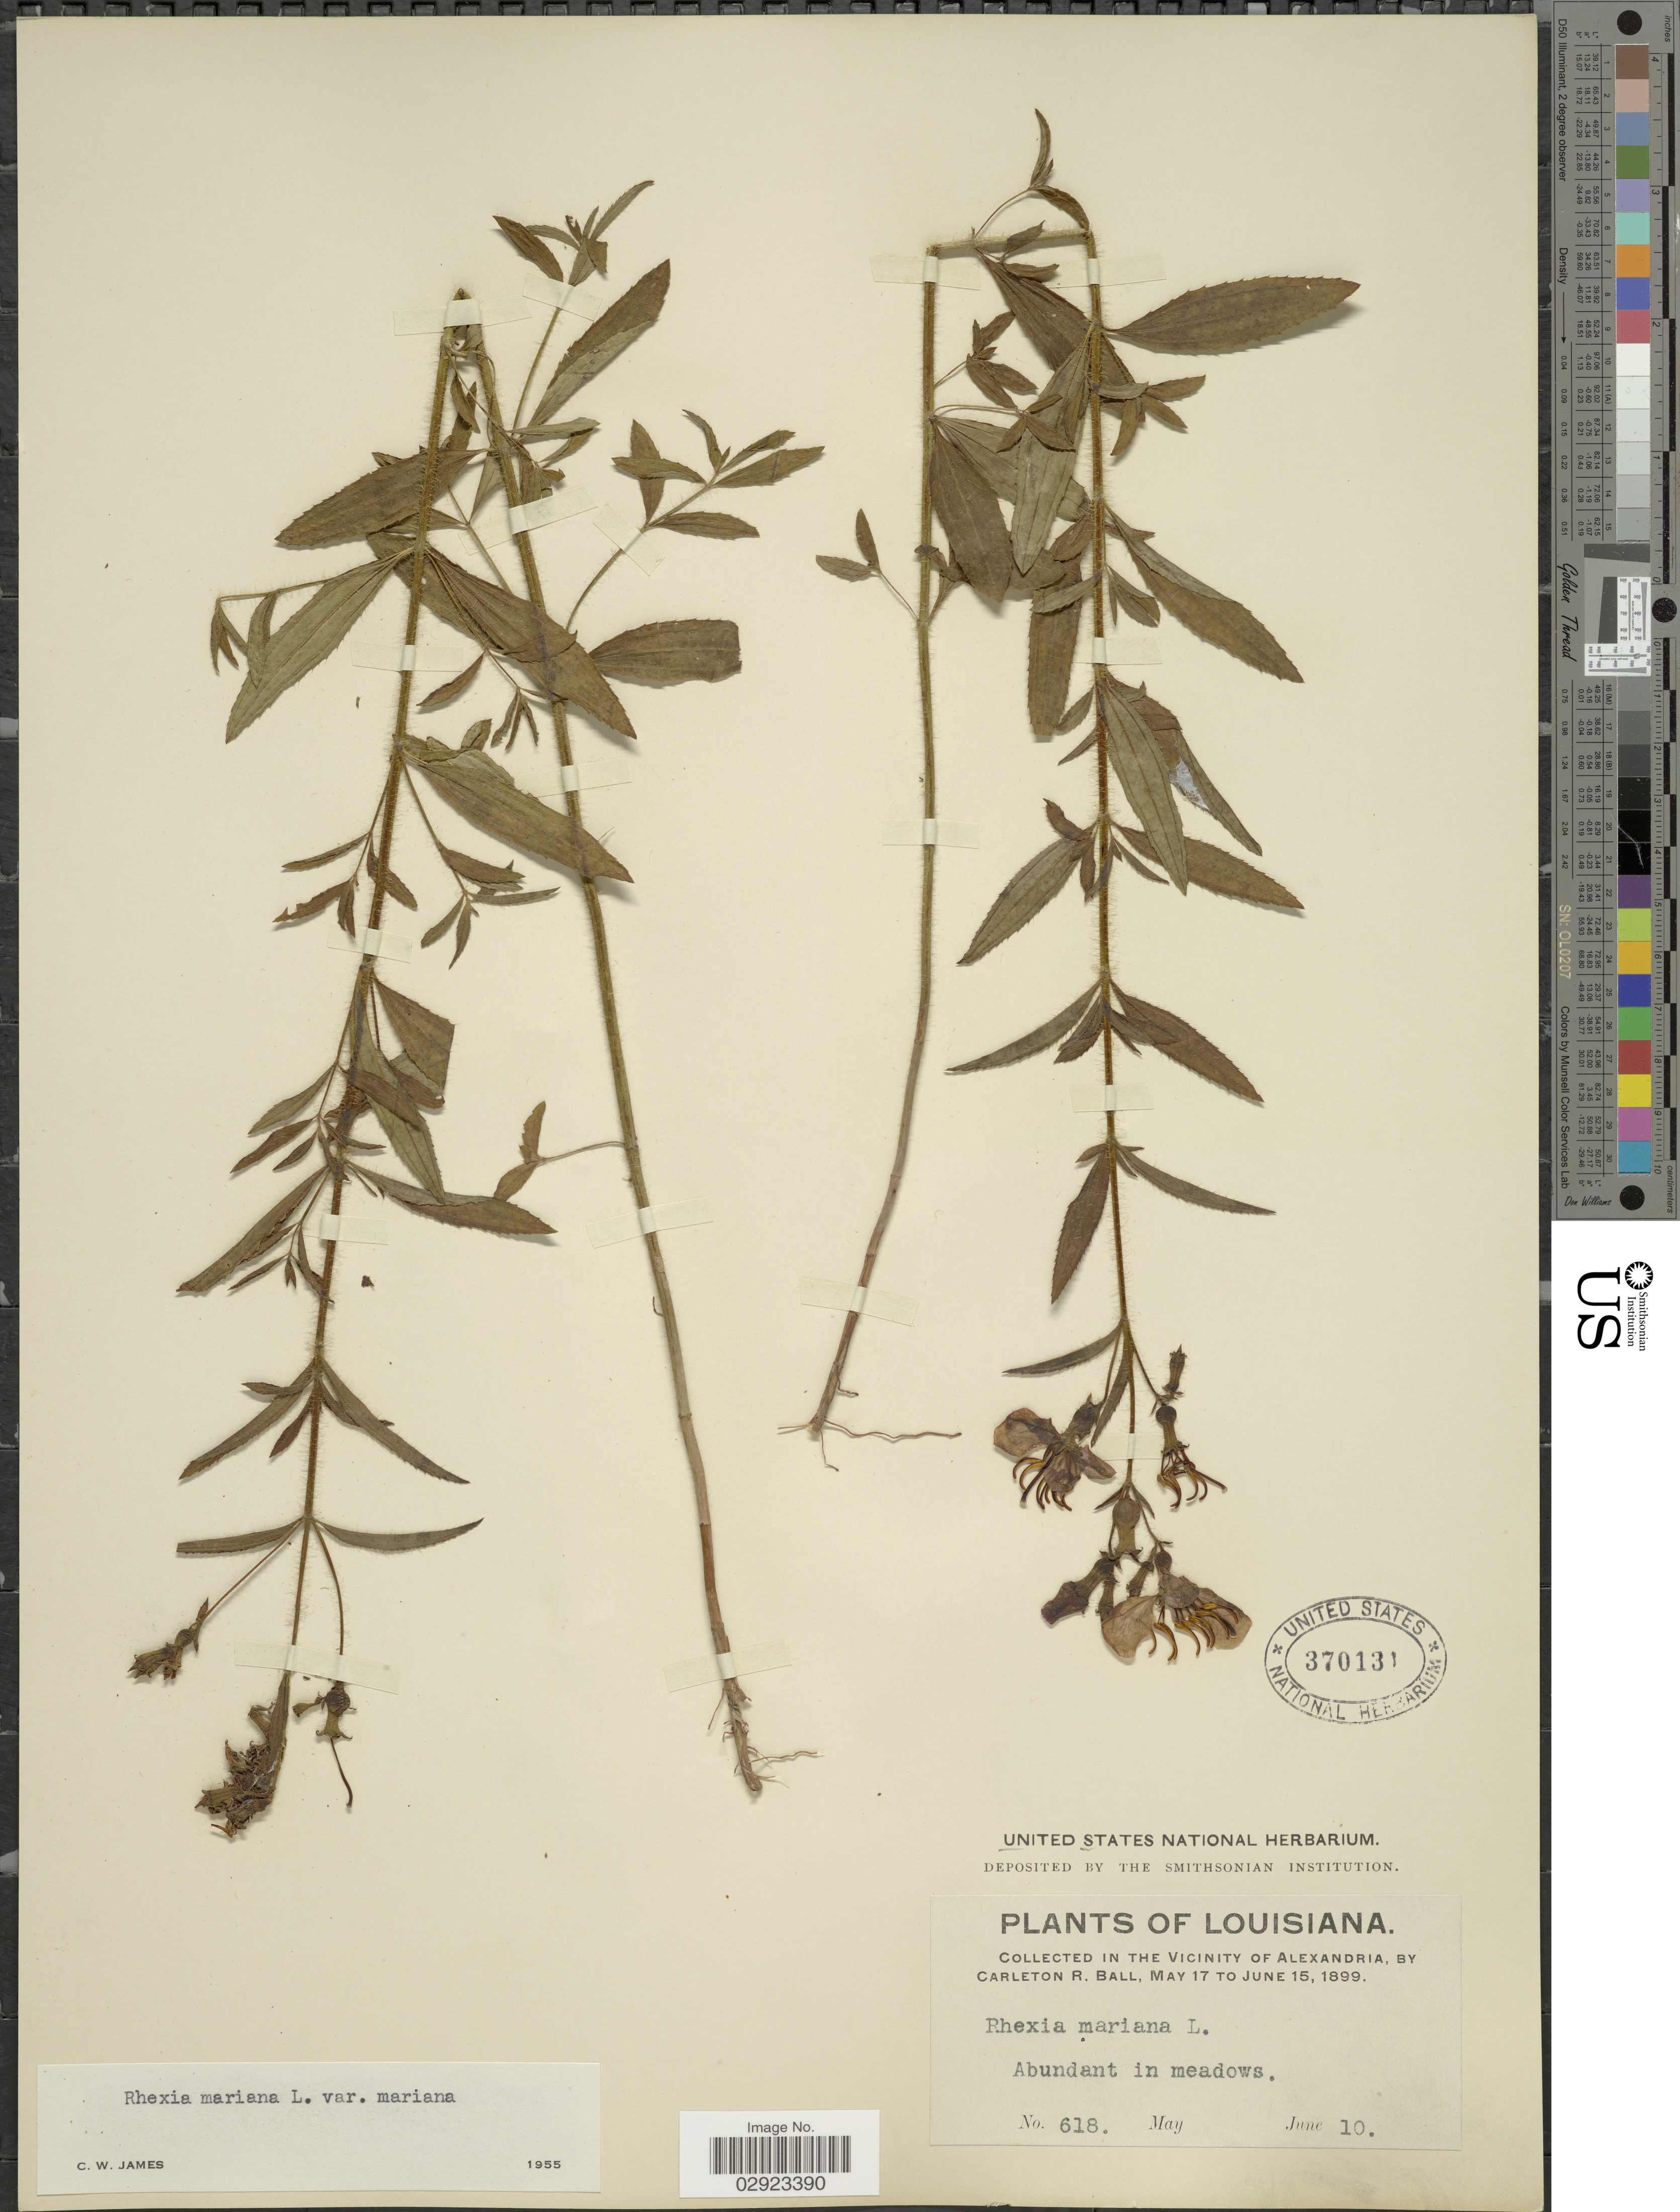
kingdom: Plantae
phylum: Tracheophyta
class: Magnoliopsida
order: Myrtales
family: Melastomataceae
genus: Rhexia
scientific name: Rhexia mariana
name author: L.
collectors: C. R. Ball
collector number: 618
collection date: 1899-06-10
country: United States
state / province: Louisiana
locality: In the vicinity of Alexandria.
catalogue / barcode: US 370131